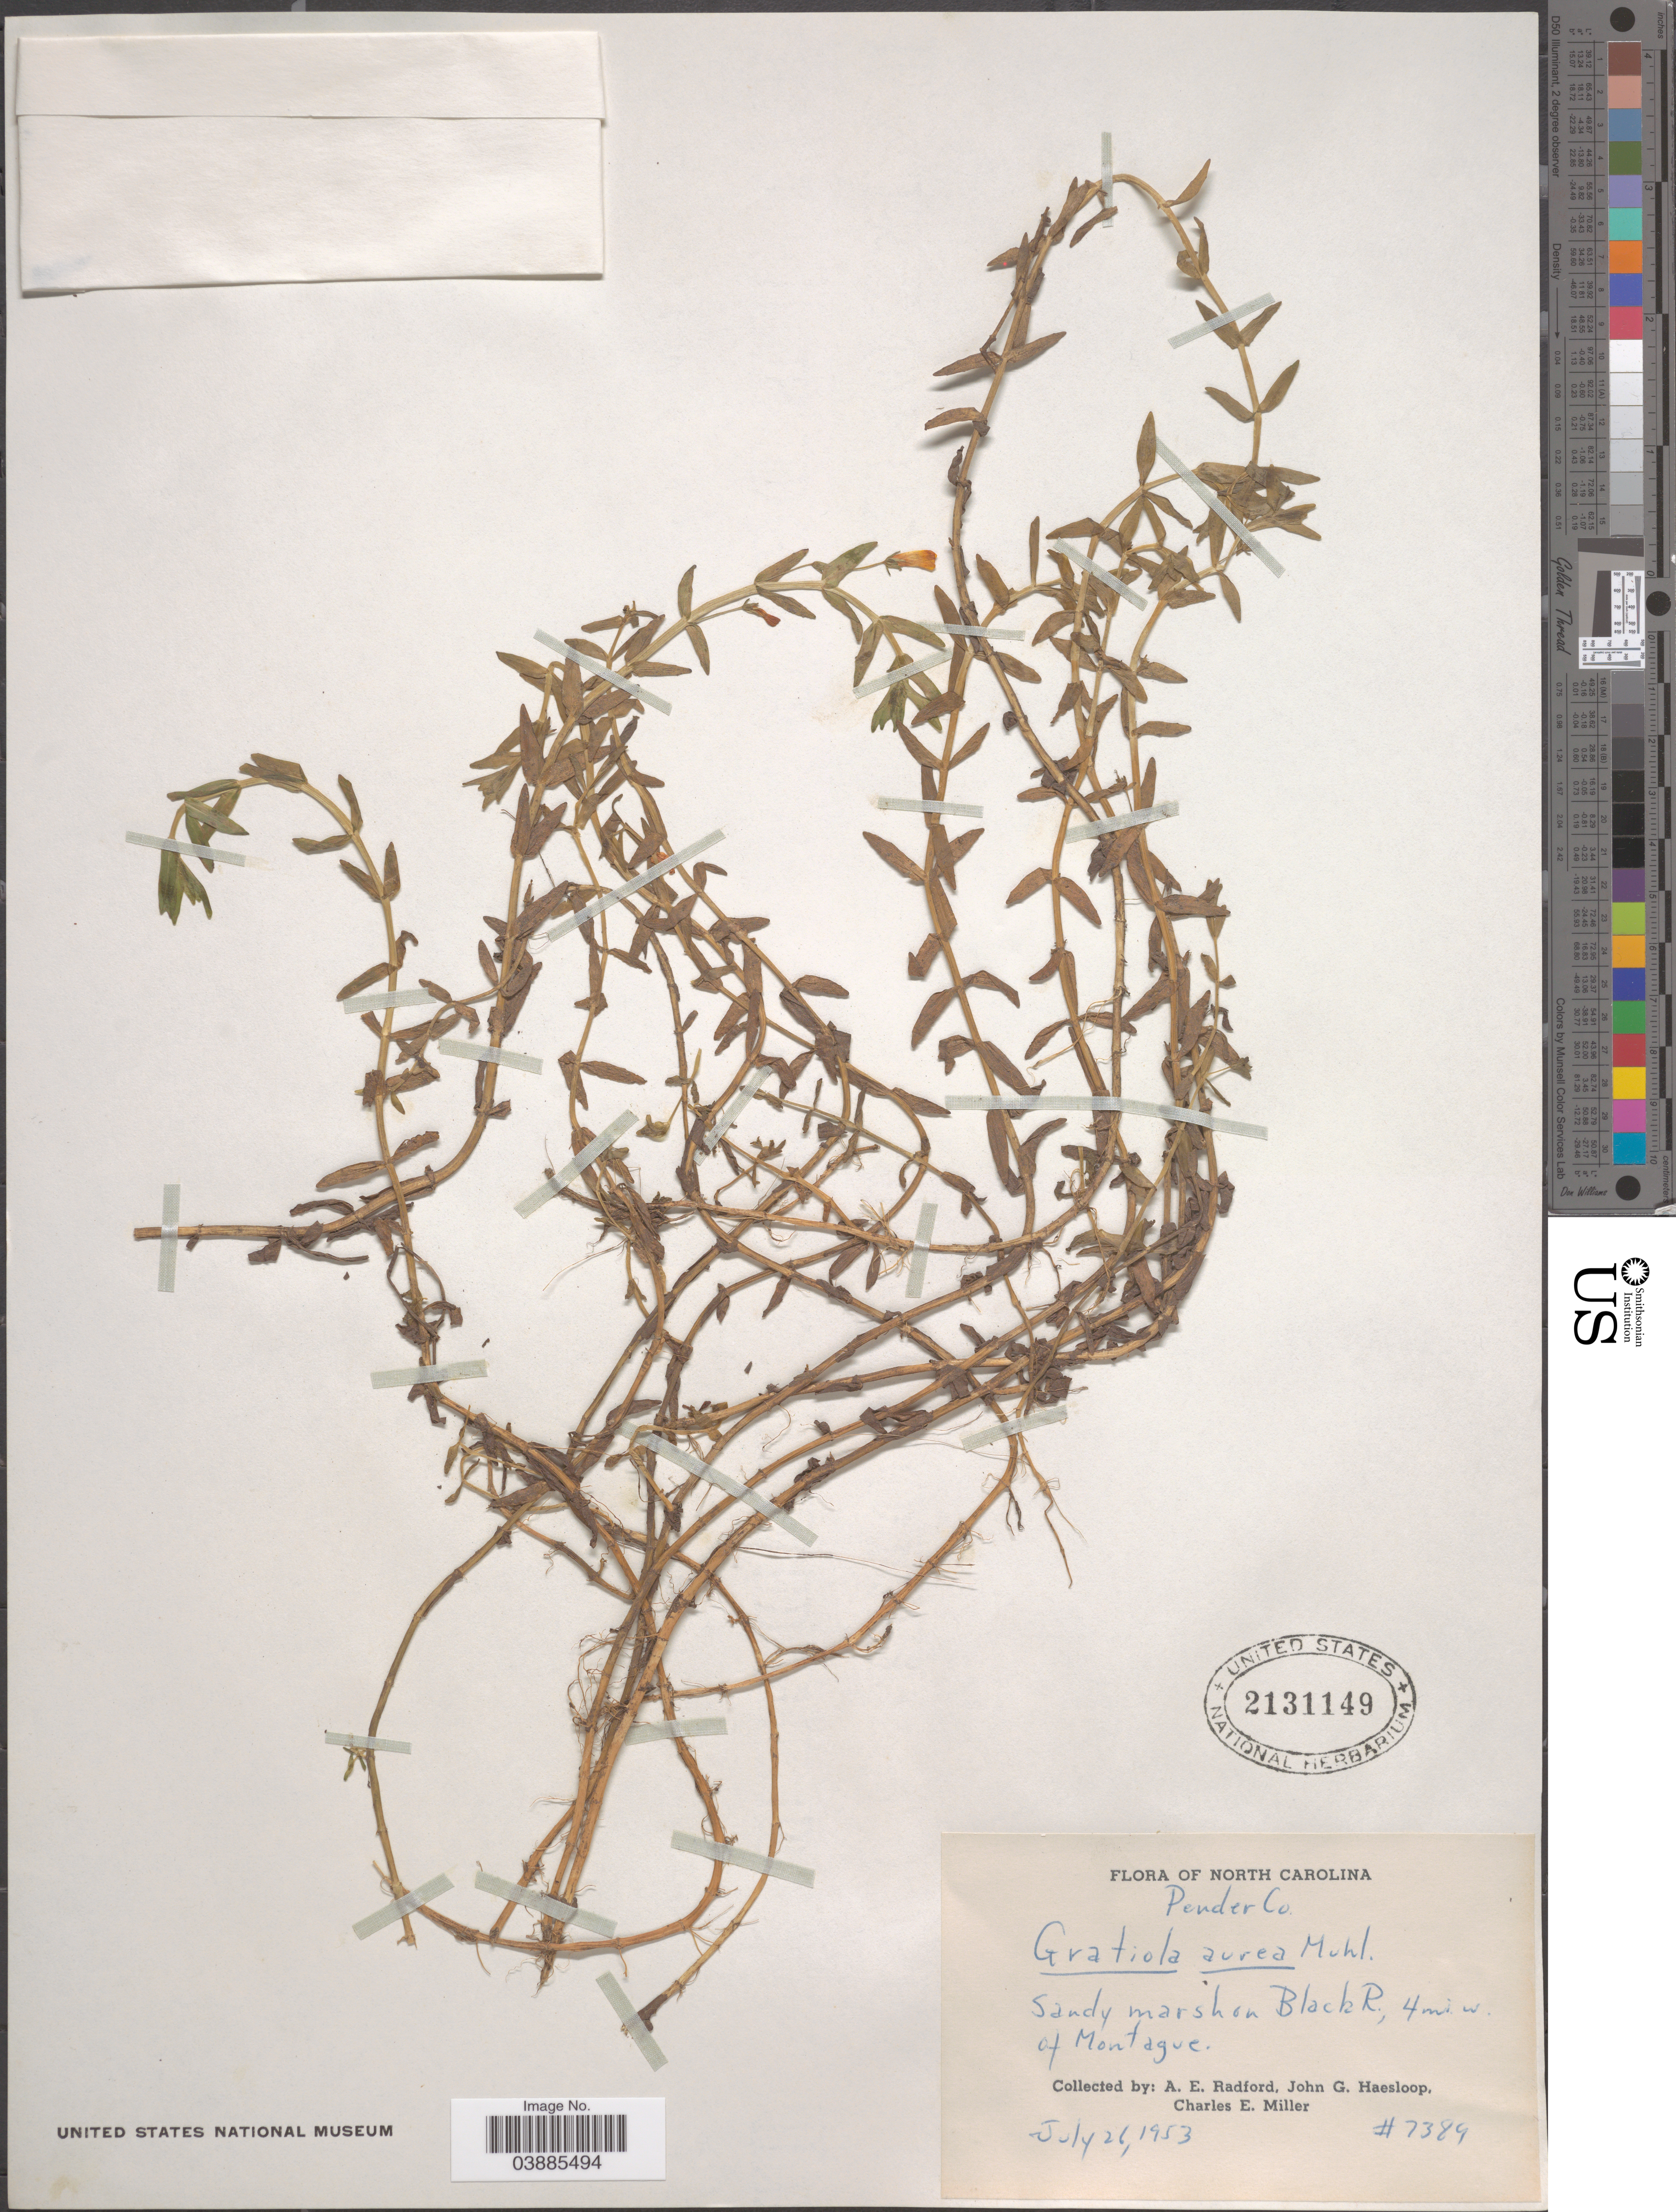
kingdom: Plantae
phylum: Tracheophyta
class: Magnoliopsida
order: Lamiales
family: Plantaginaceae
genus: Gratiola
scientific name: Gratiola aurea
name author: Pursh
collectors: A. E. Radford, J. Haesloop & C. E. Miller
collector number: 7389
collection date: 1953-07-26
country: United States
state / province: North Carolina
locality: Pender Co. Black R., 4 mi. w. of Montague.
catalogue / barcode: US 2131149